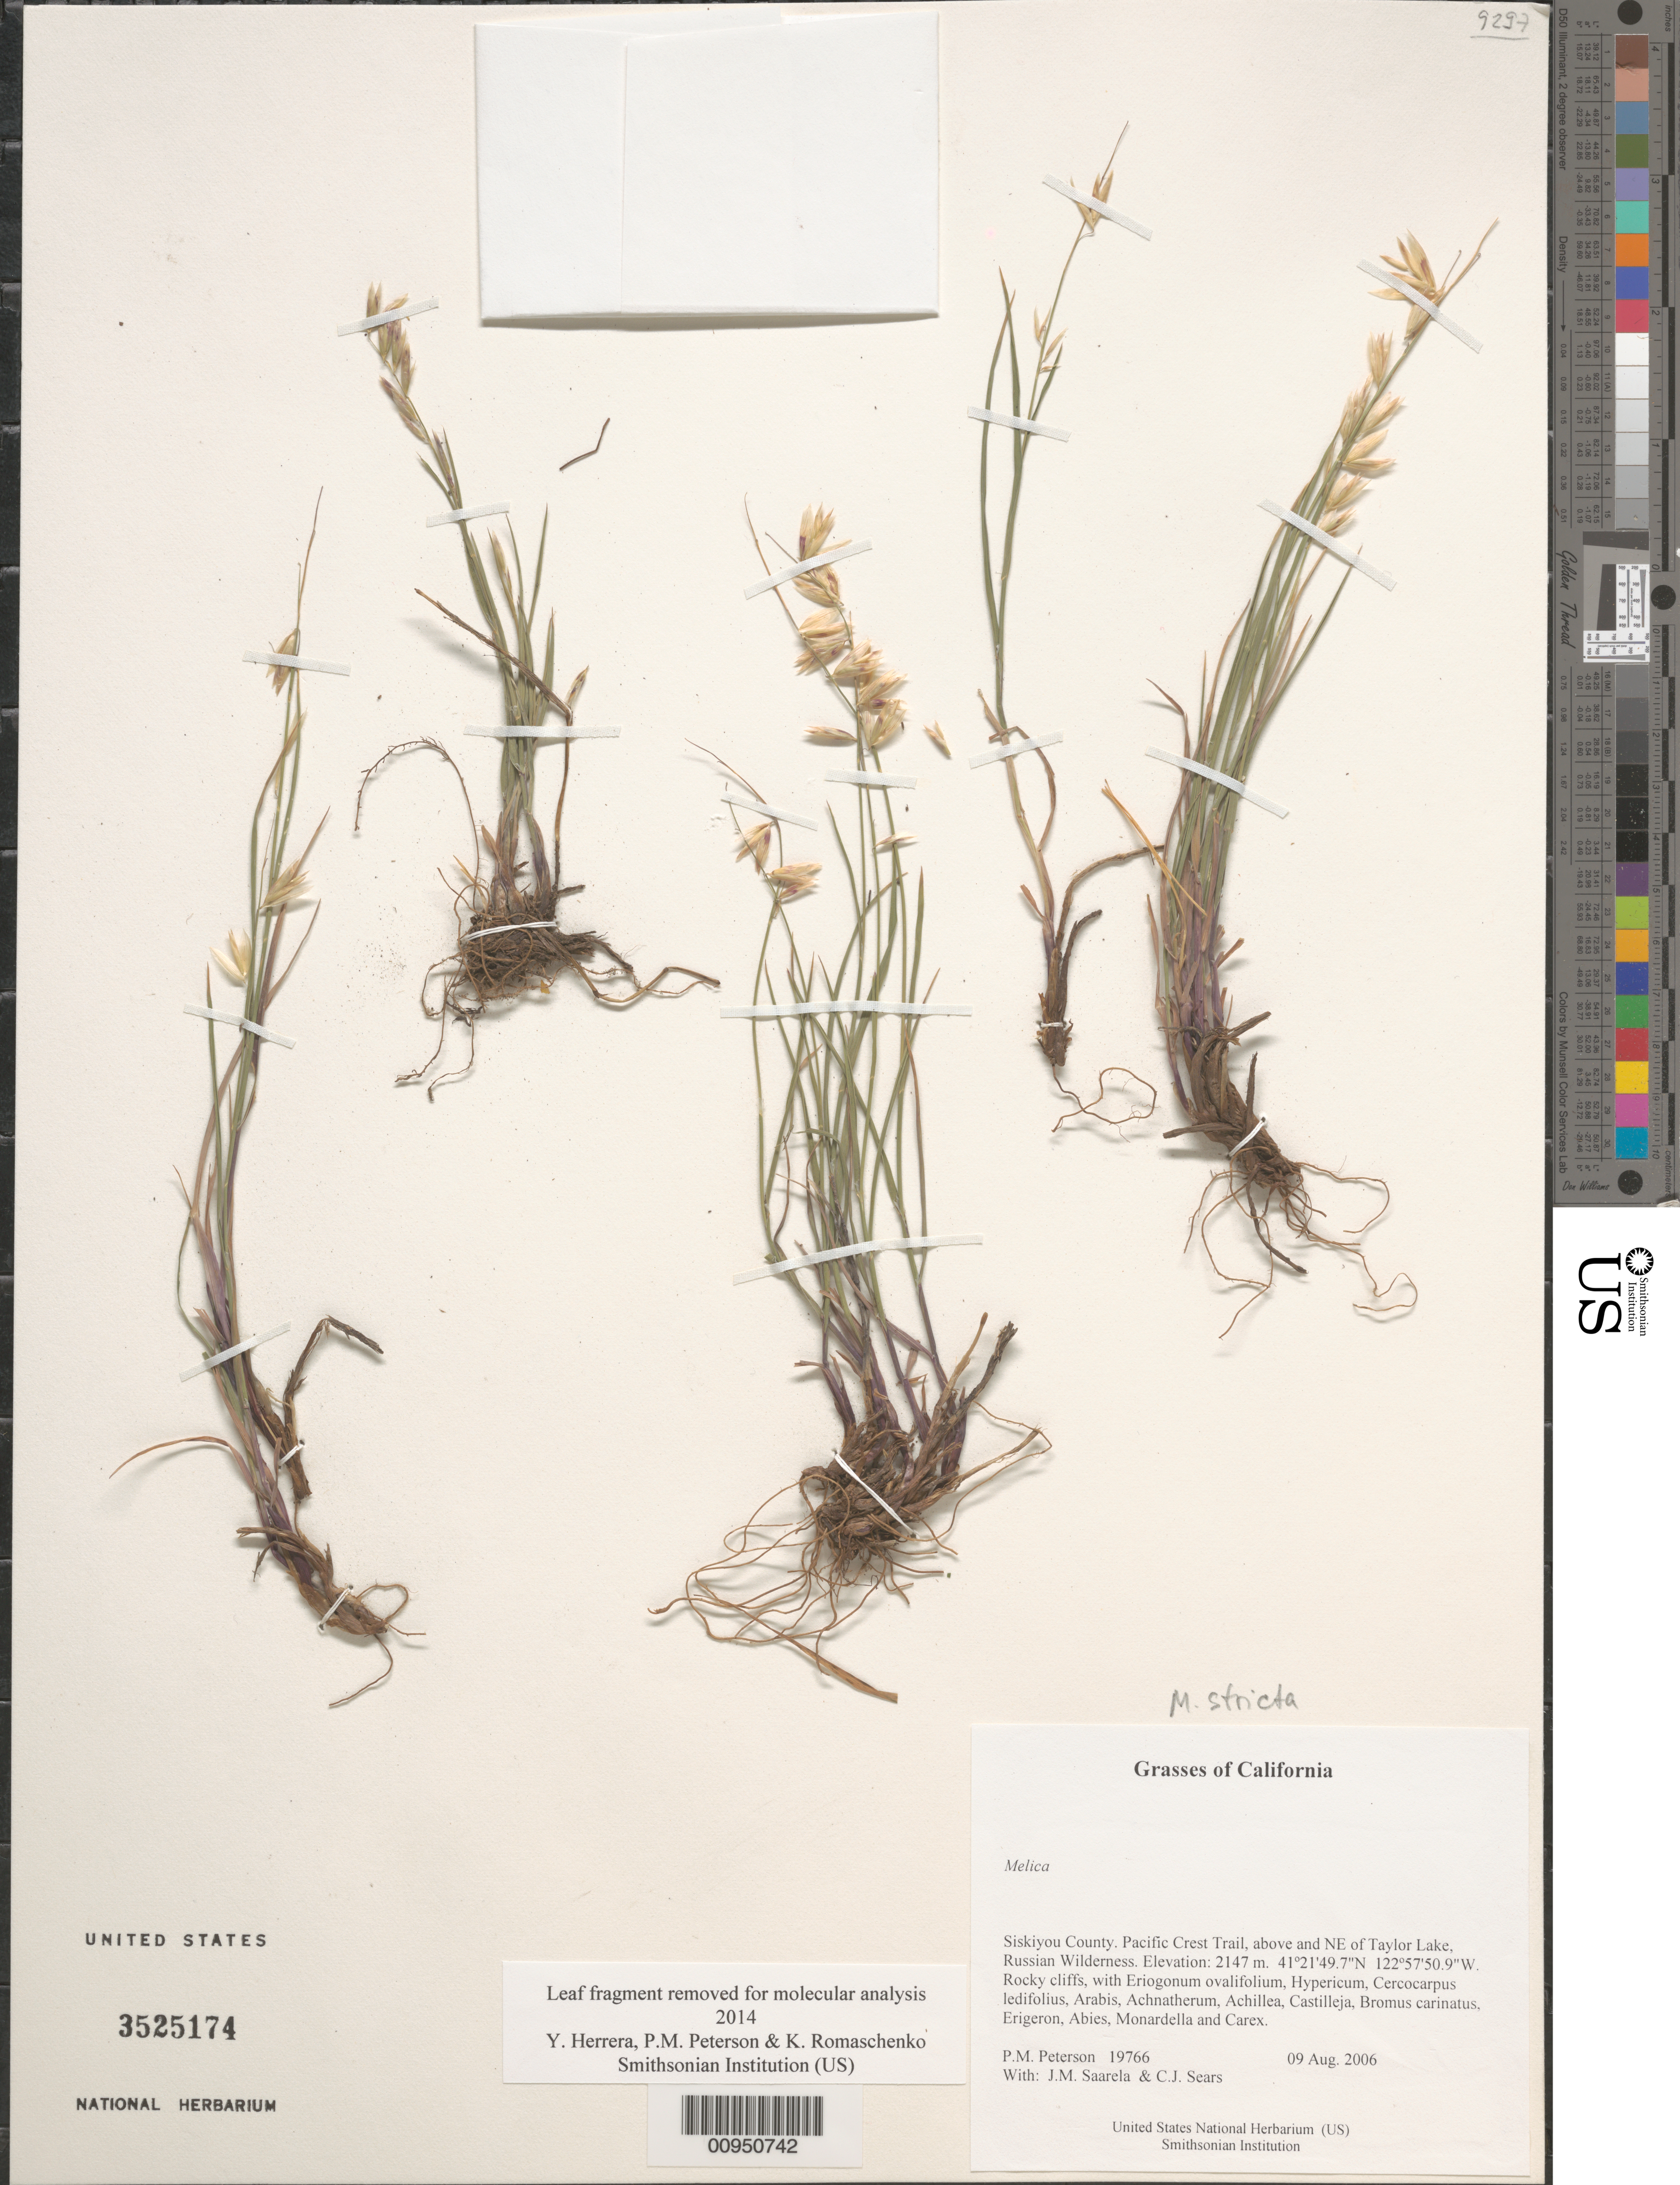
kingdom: Plantae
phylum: Tracheophyta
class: Liliopsida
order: Poales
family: Poaceae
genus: Melica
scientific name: Melica stricta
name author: Bol.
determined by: Romaschenko, Konstantin, Research Associate (US), Smithsonian Institution - National Museum of Natural History (UNITED STATES)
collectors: P. M. Peterson, J. Saarela & C. Sears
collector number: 19766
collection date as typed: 09 Aug 2006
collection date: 2006-08-09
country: United States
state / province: California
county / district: Siskiyou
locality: Pacific Crest Trail, above and NE of Taylor Lake, Russian Wilderness.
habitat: Rocky cliffs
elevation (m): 2147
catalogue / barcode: US 3525174